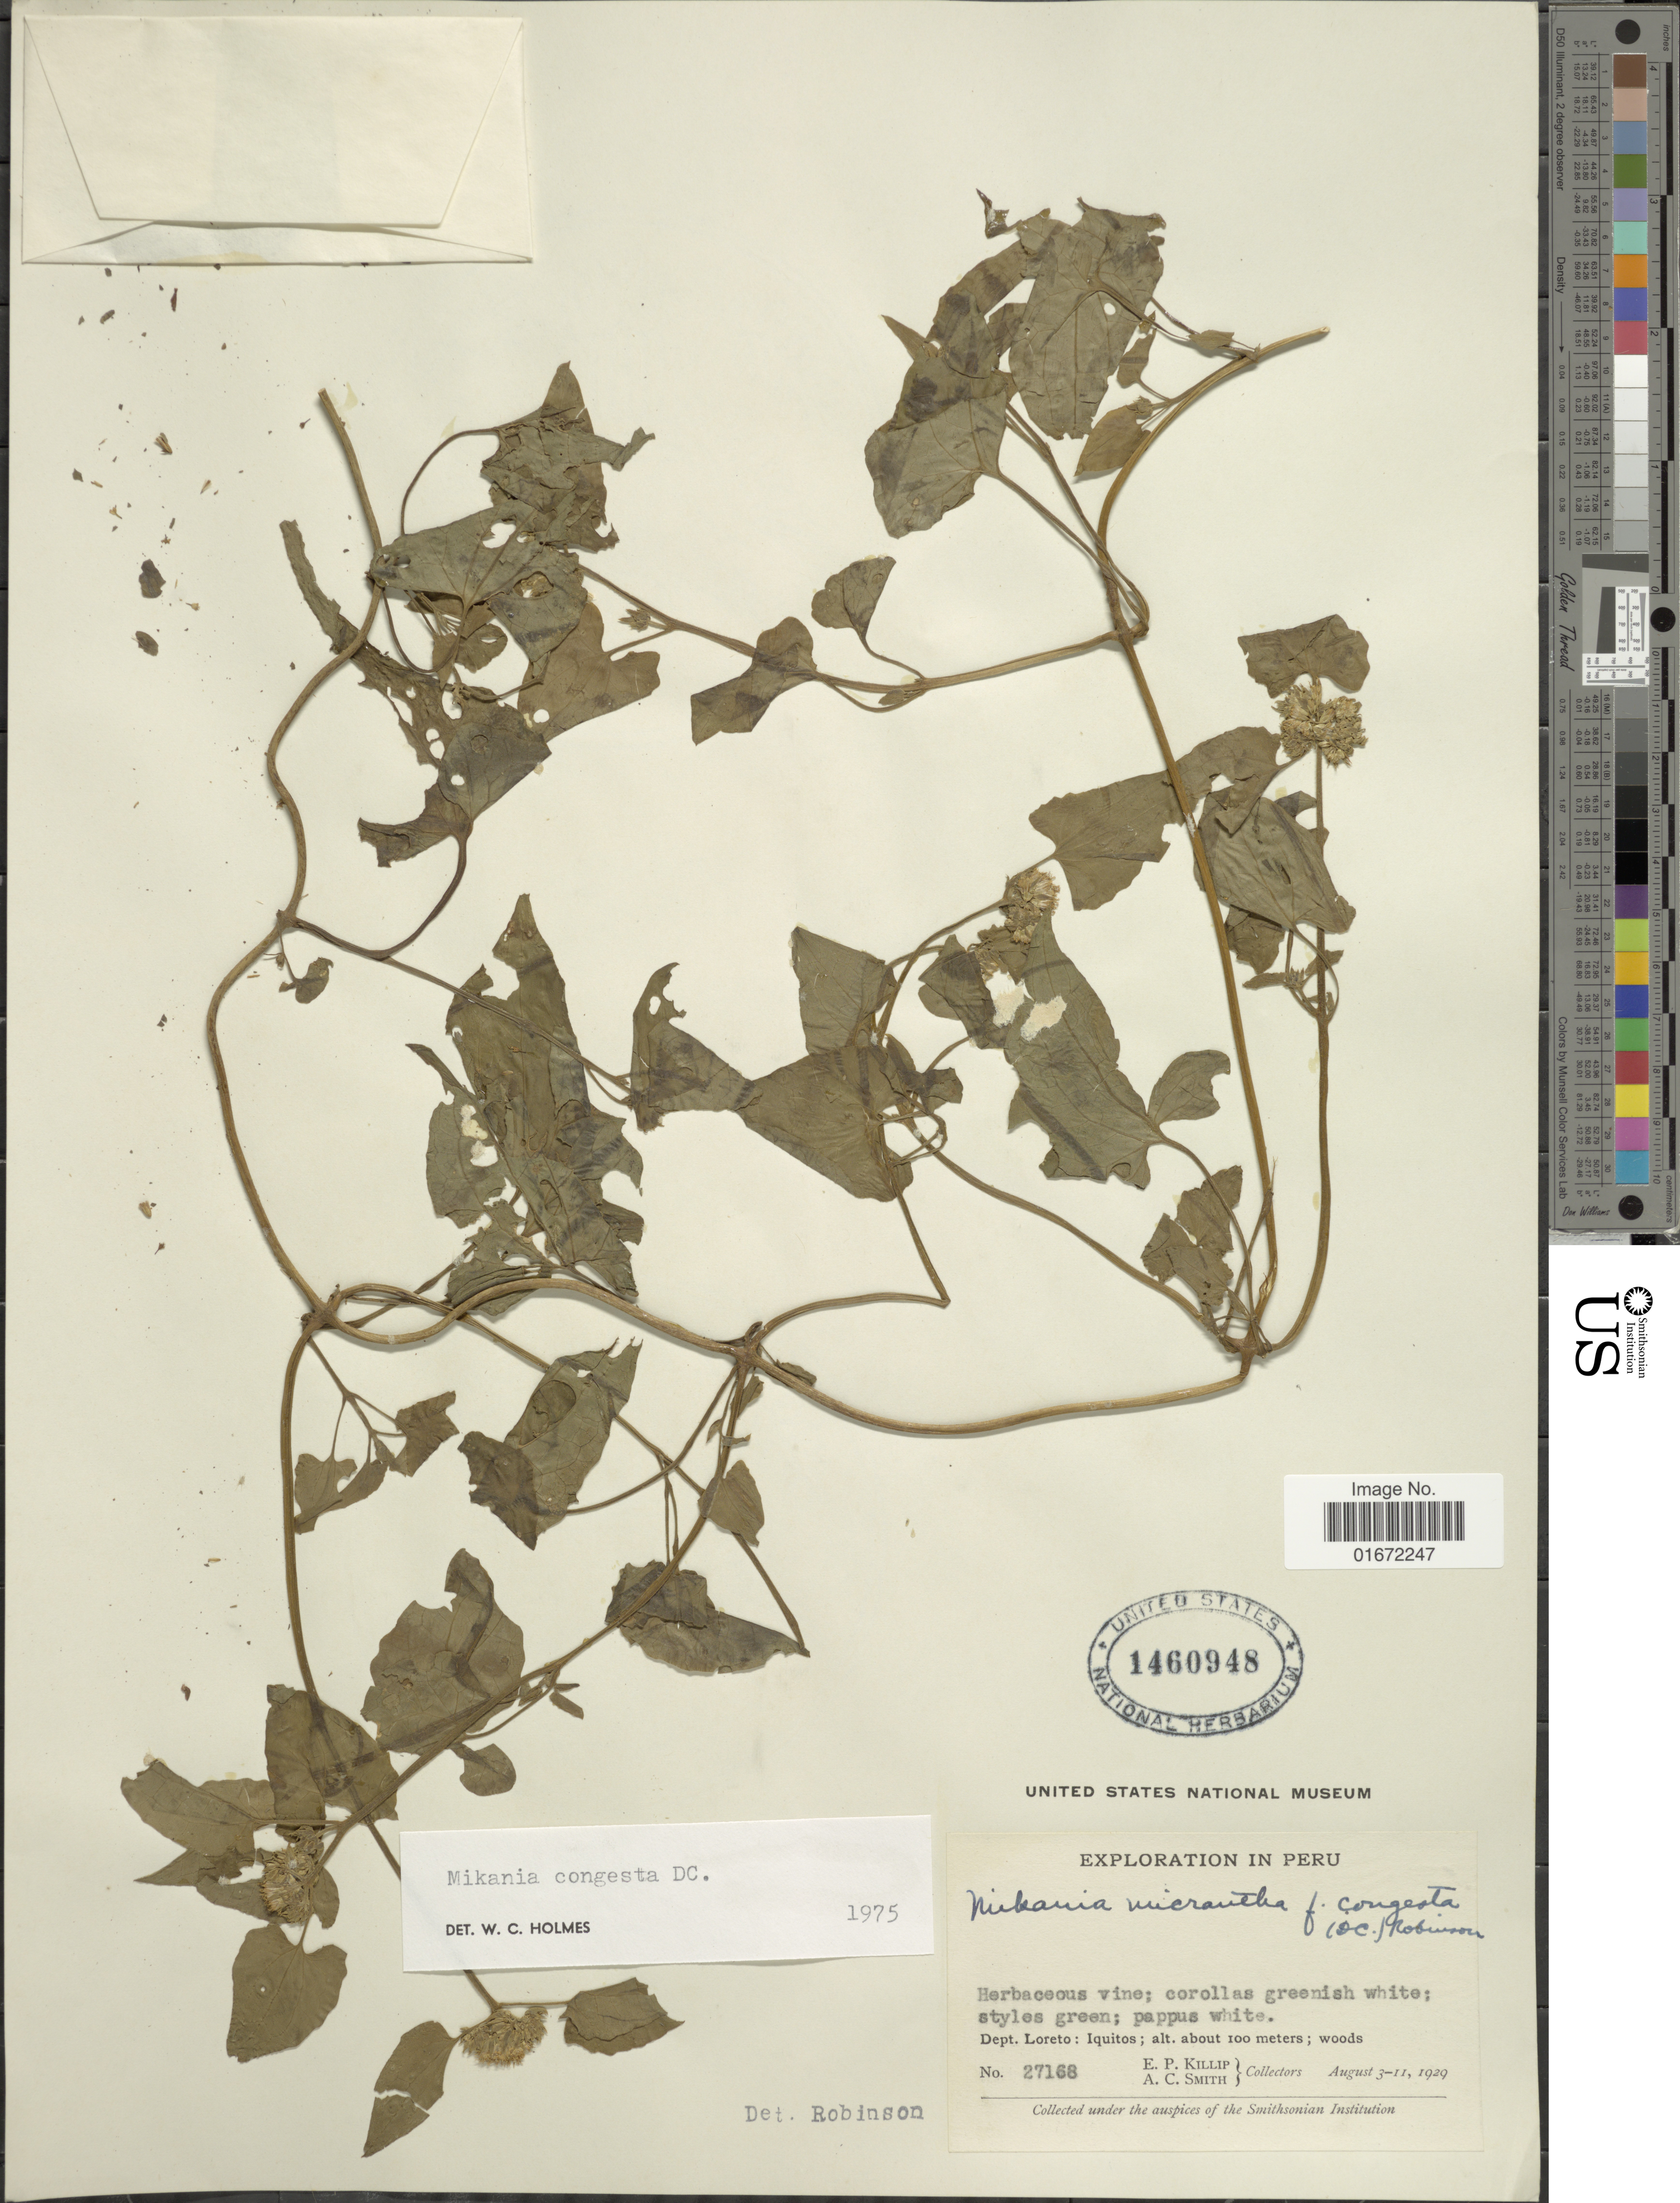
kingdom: Plantae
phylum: Tracheophyta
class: Magnoliopsida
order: Asterales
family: Asteraceae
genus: Mikania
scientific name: Mikania congesta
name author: DC.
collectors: E. P. Killip & A. C. Smith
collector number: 27168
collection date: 1929-08-03/1929-08-11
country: Peru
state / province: Loreto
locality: Dept. Loreto: Iquitos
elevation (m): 100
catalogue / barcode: US 1460948